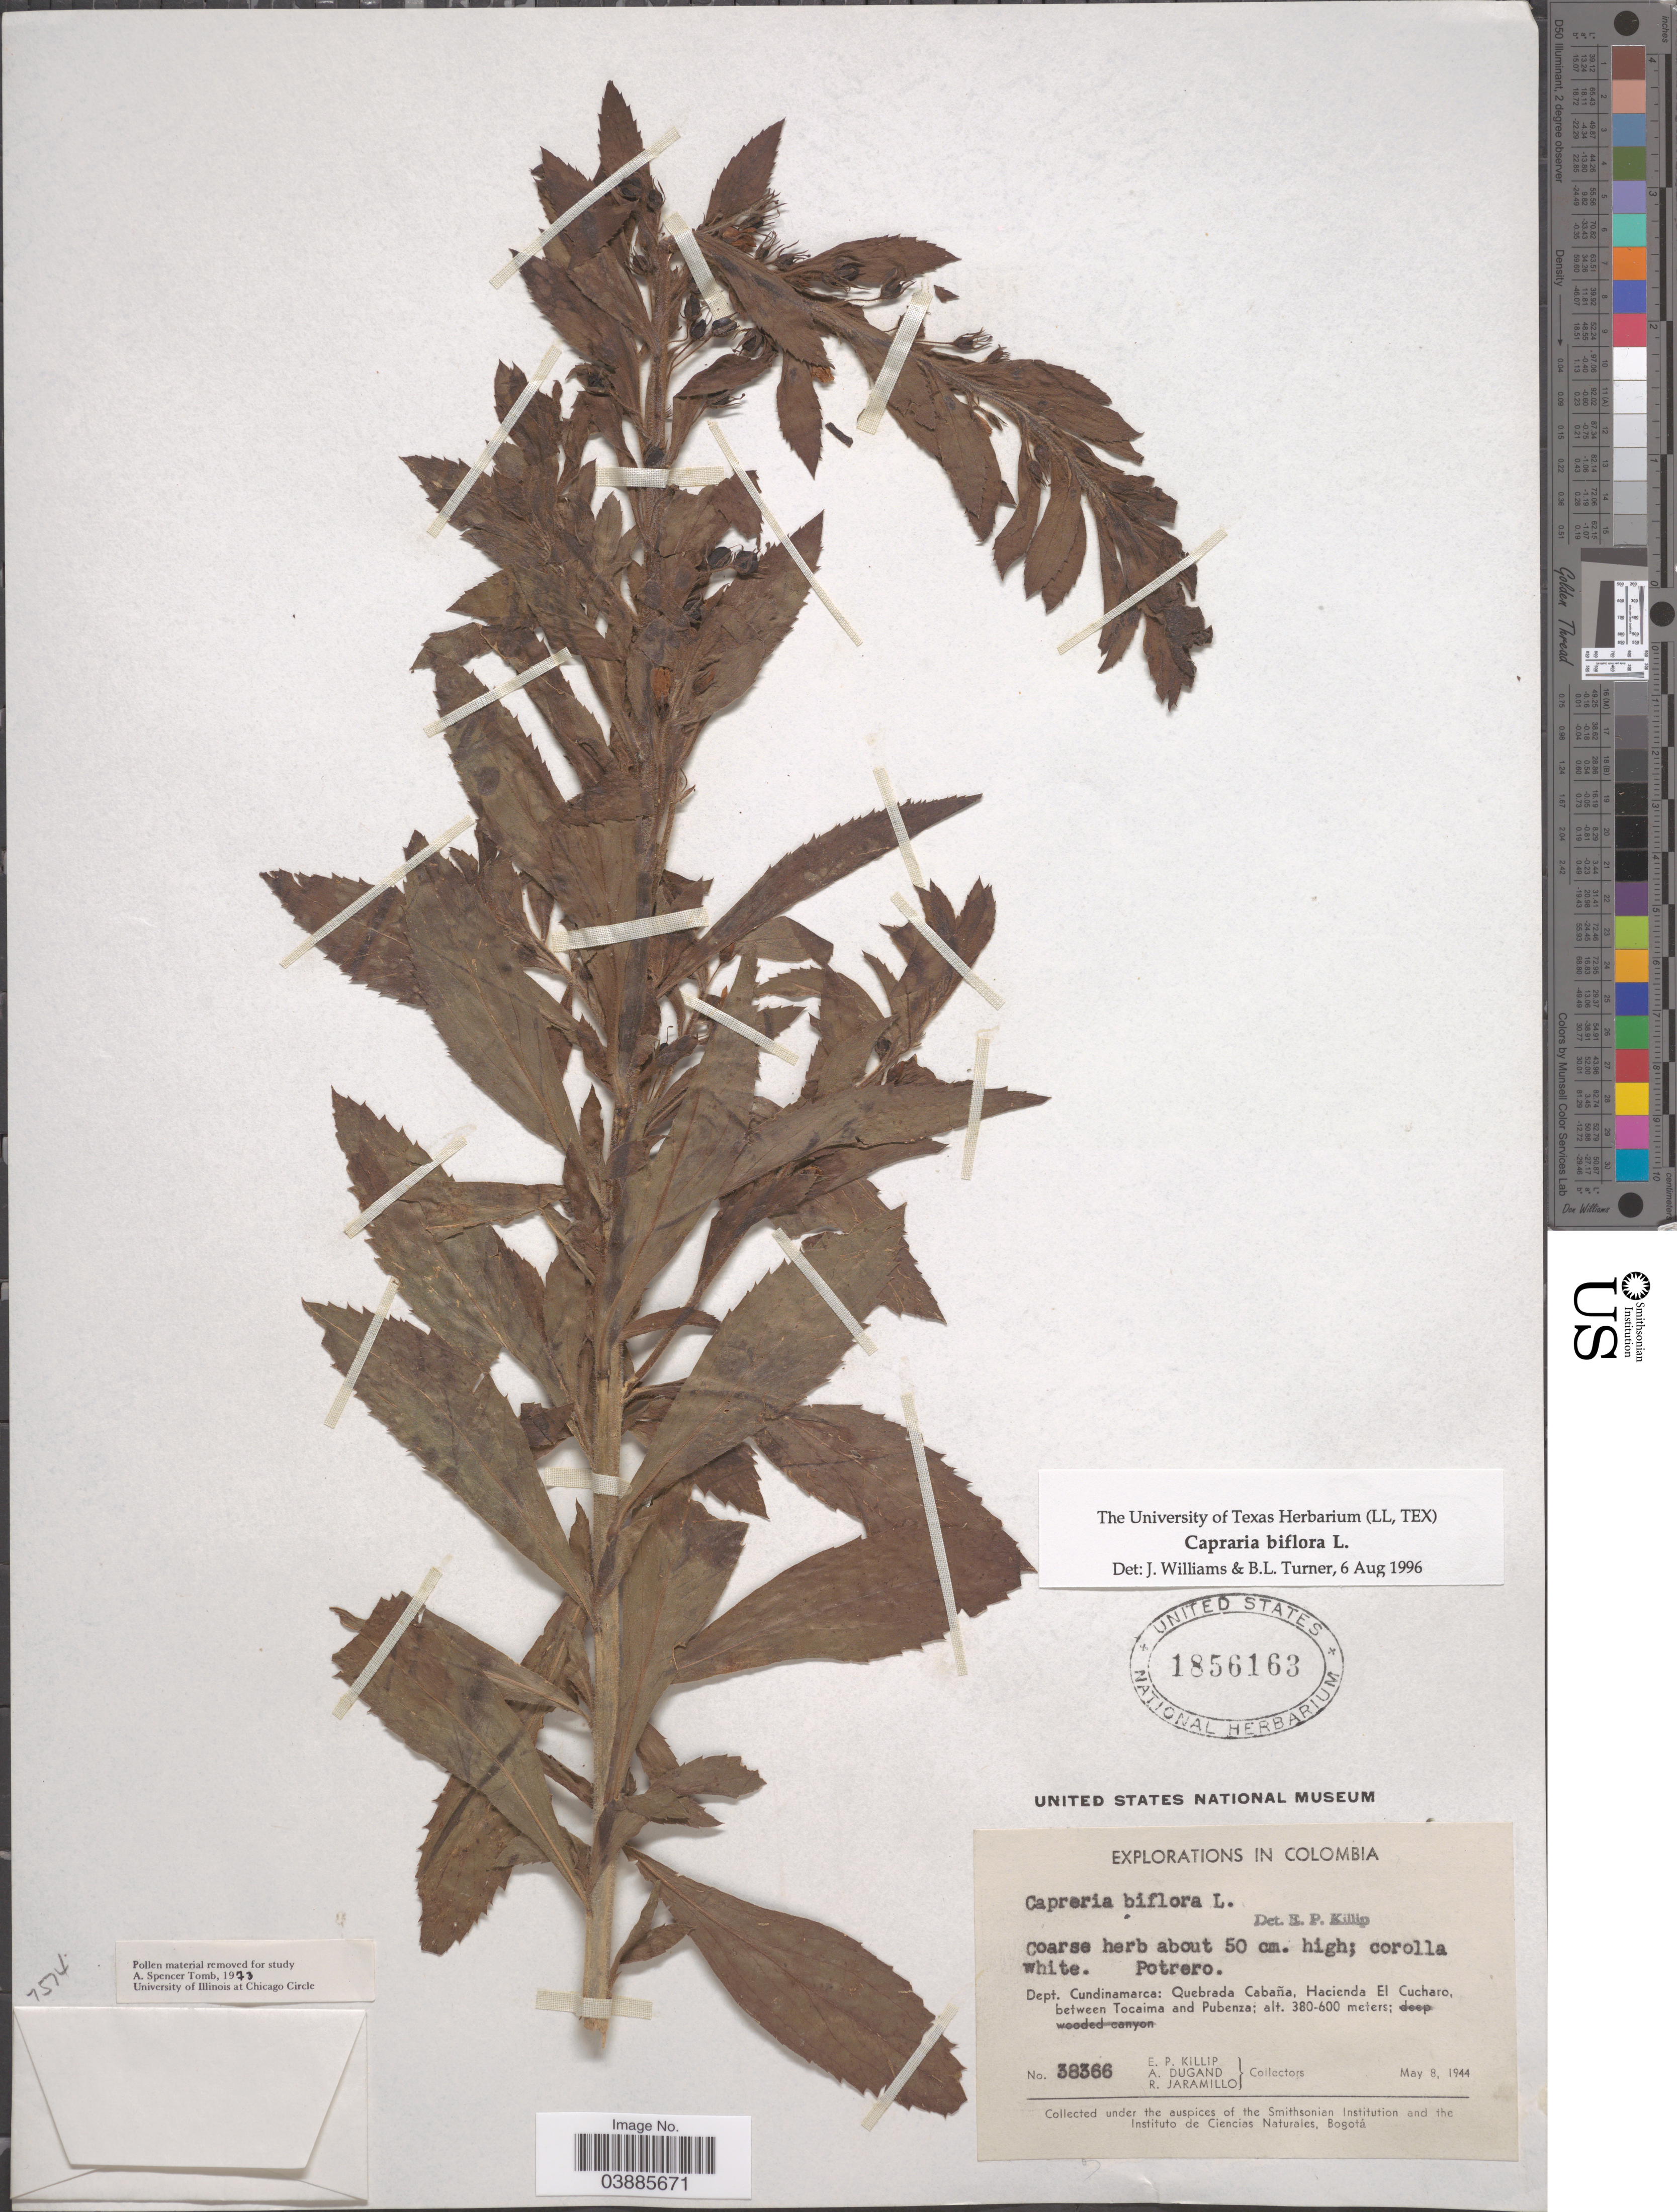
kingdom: Plantae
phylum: Tracheophyta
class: Magnoliopsida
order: Lamiales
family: Scrophulariaceae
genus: Capraria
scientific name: Capraria biflora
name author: L.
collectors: E. P. Killip, A. Dugand & R. Jaramillo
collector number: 38366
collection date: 1944-05-08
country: Colombia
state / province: Cundinamarca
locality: Dept. Cundinamarca: Quebrada Cabaña, Hacienda El Cucharo, between Tocaima and Pubenza.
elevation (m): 380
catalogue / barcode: US 1856163